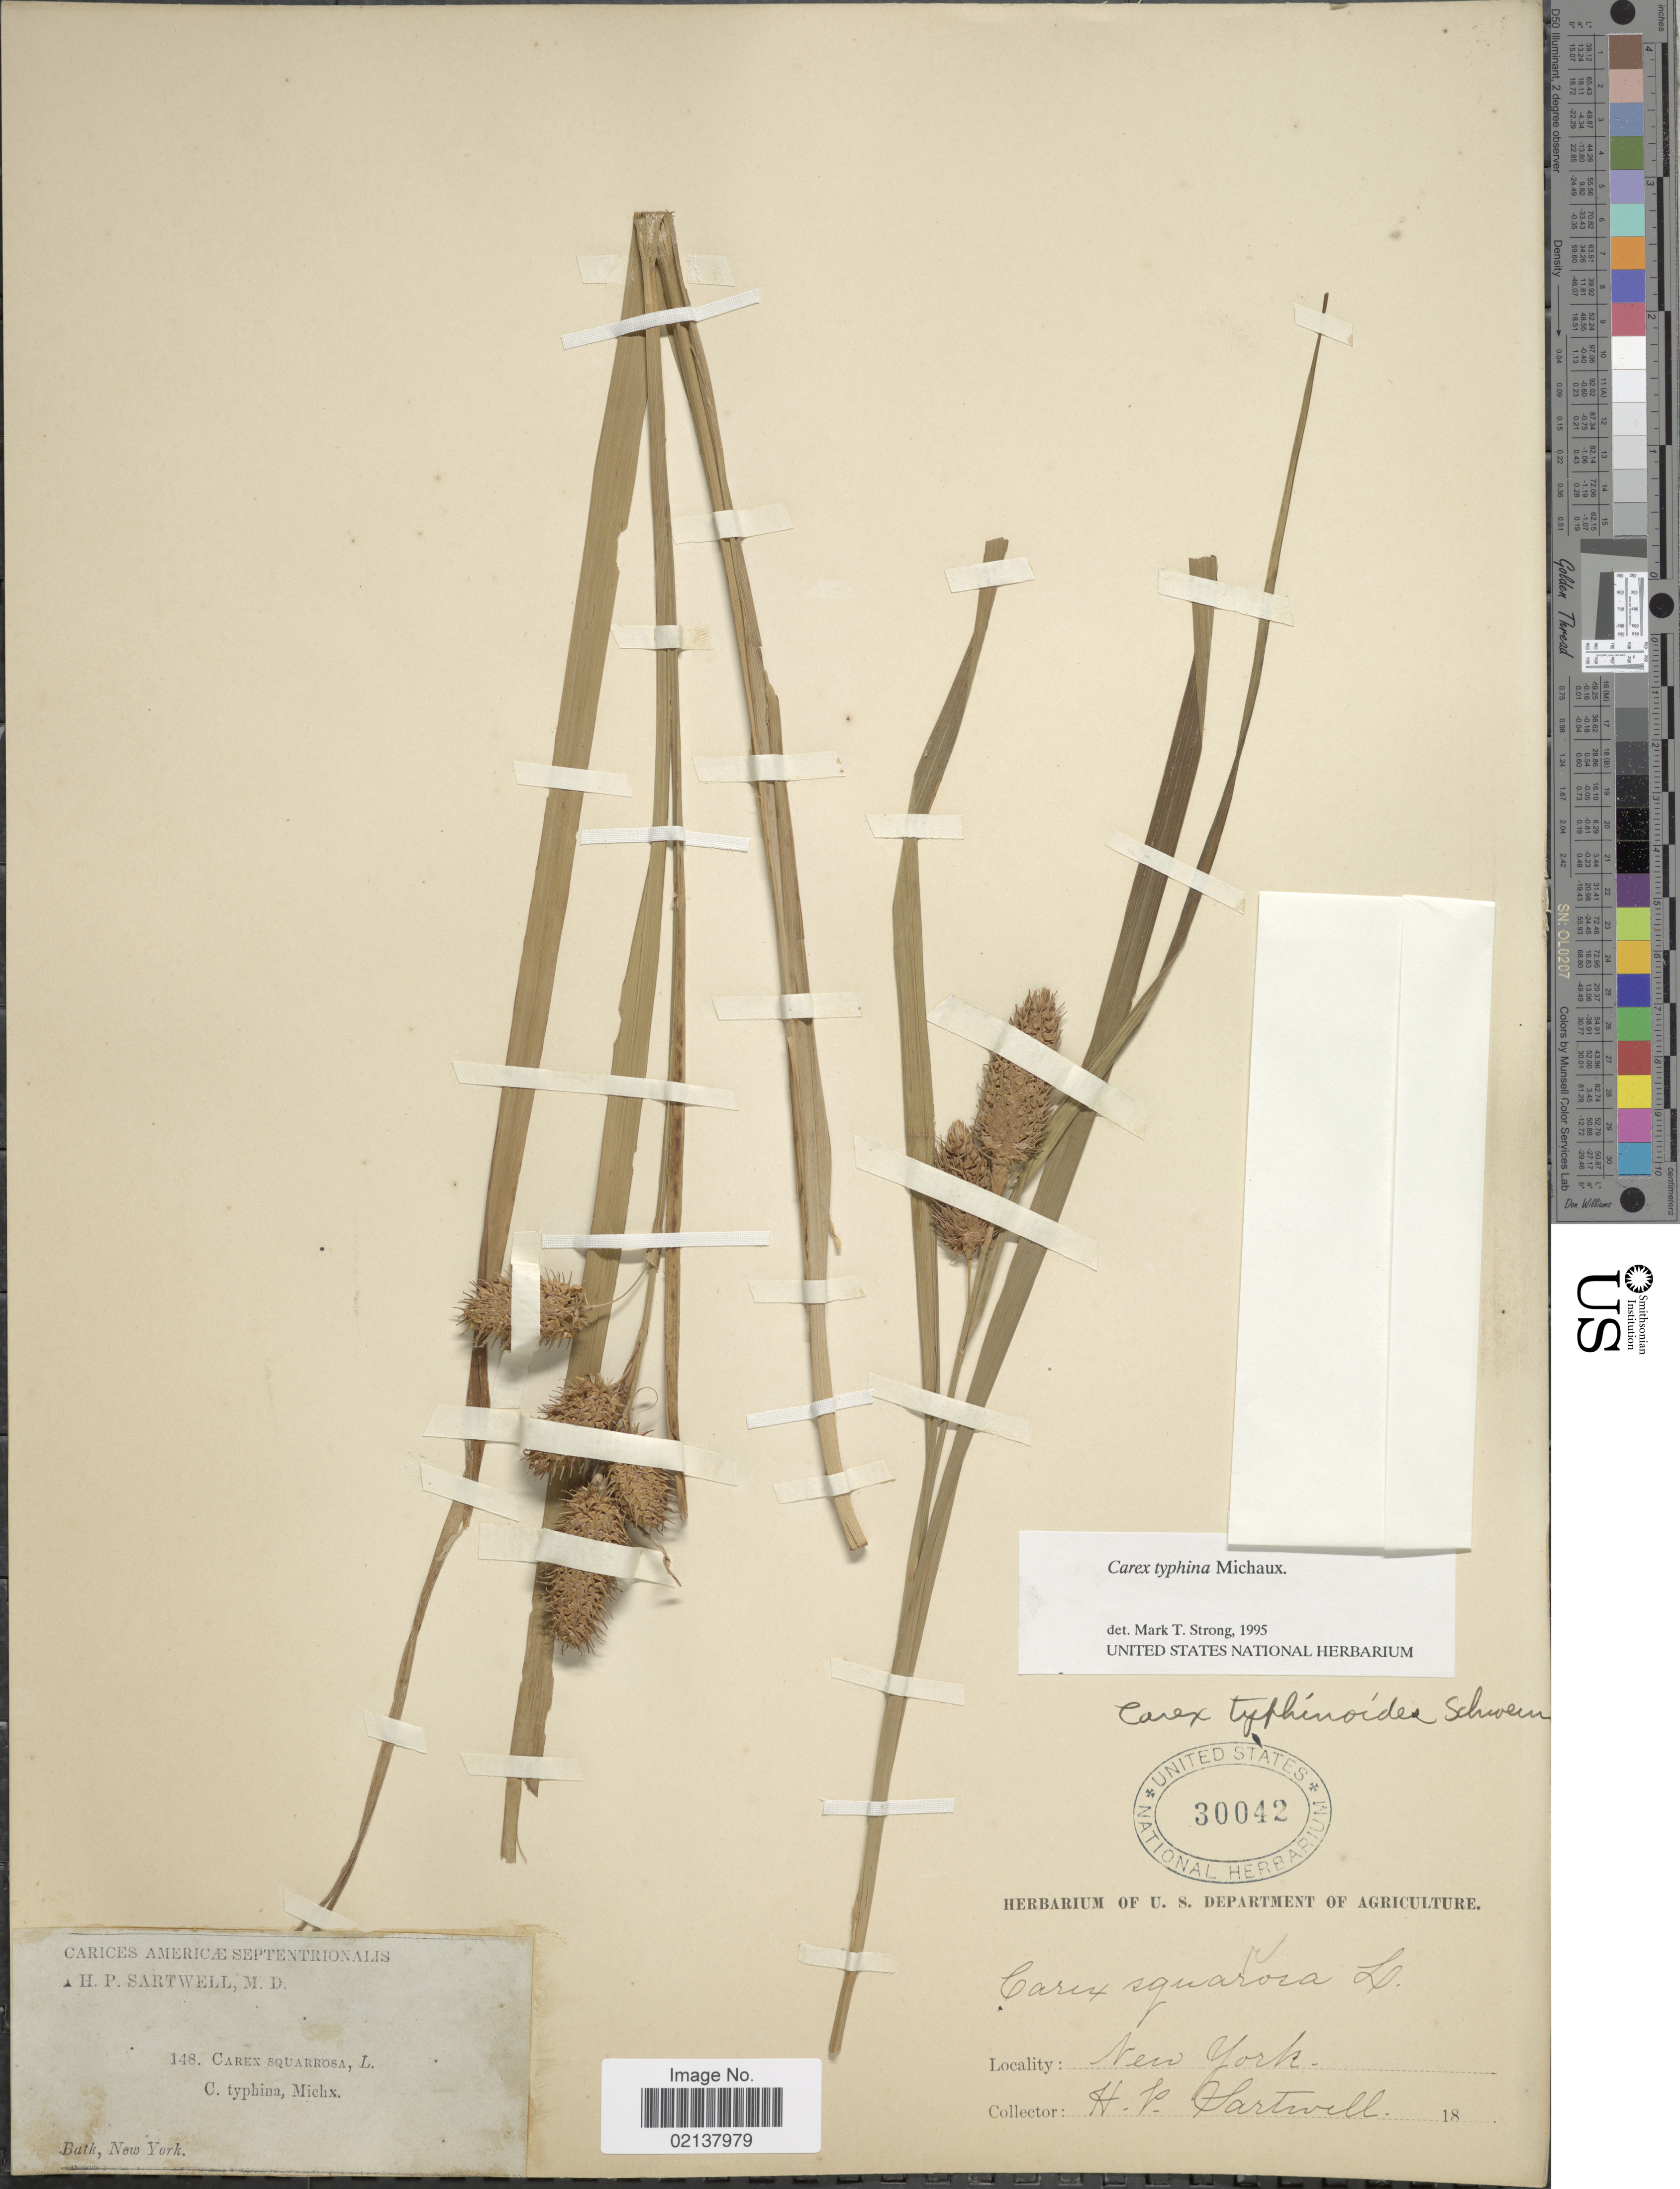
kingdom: Plantae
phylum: Tracheophyta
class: Liliopsida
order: Poales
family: Cyperaceae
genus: Carex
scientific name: Carex typhina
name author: Michx.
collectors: H. P. Sartwell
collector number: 148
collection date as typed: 18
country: United States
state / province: New York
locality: Bath, New York.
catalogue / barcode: US 30042